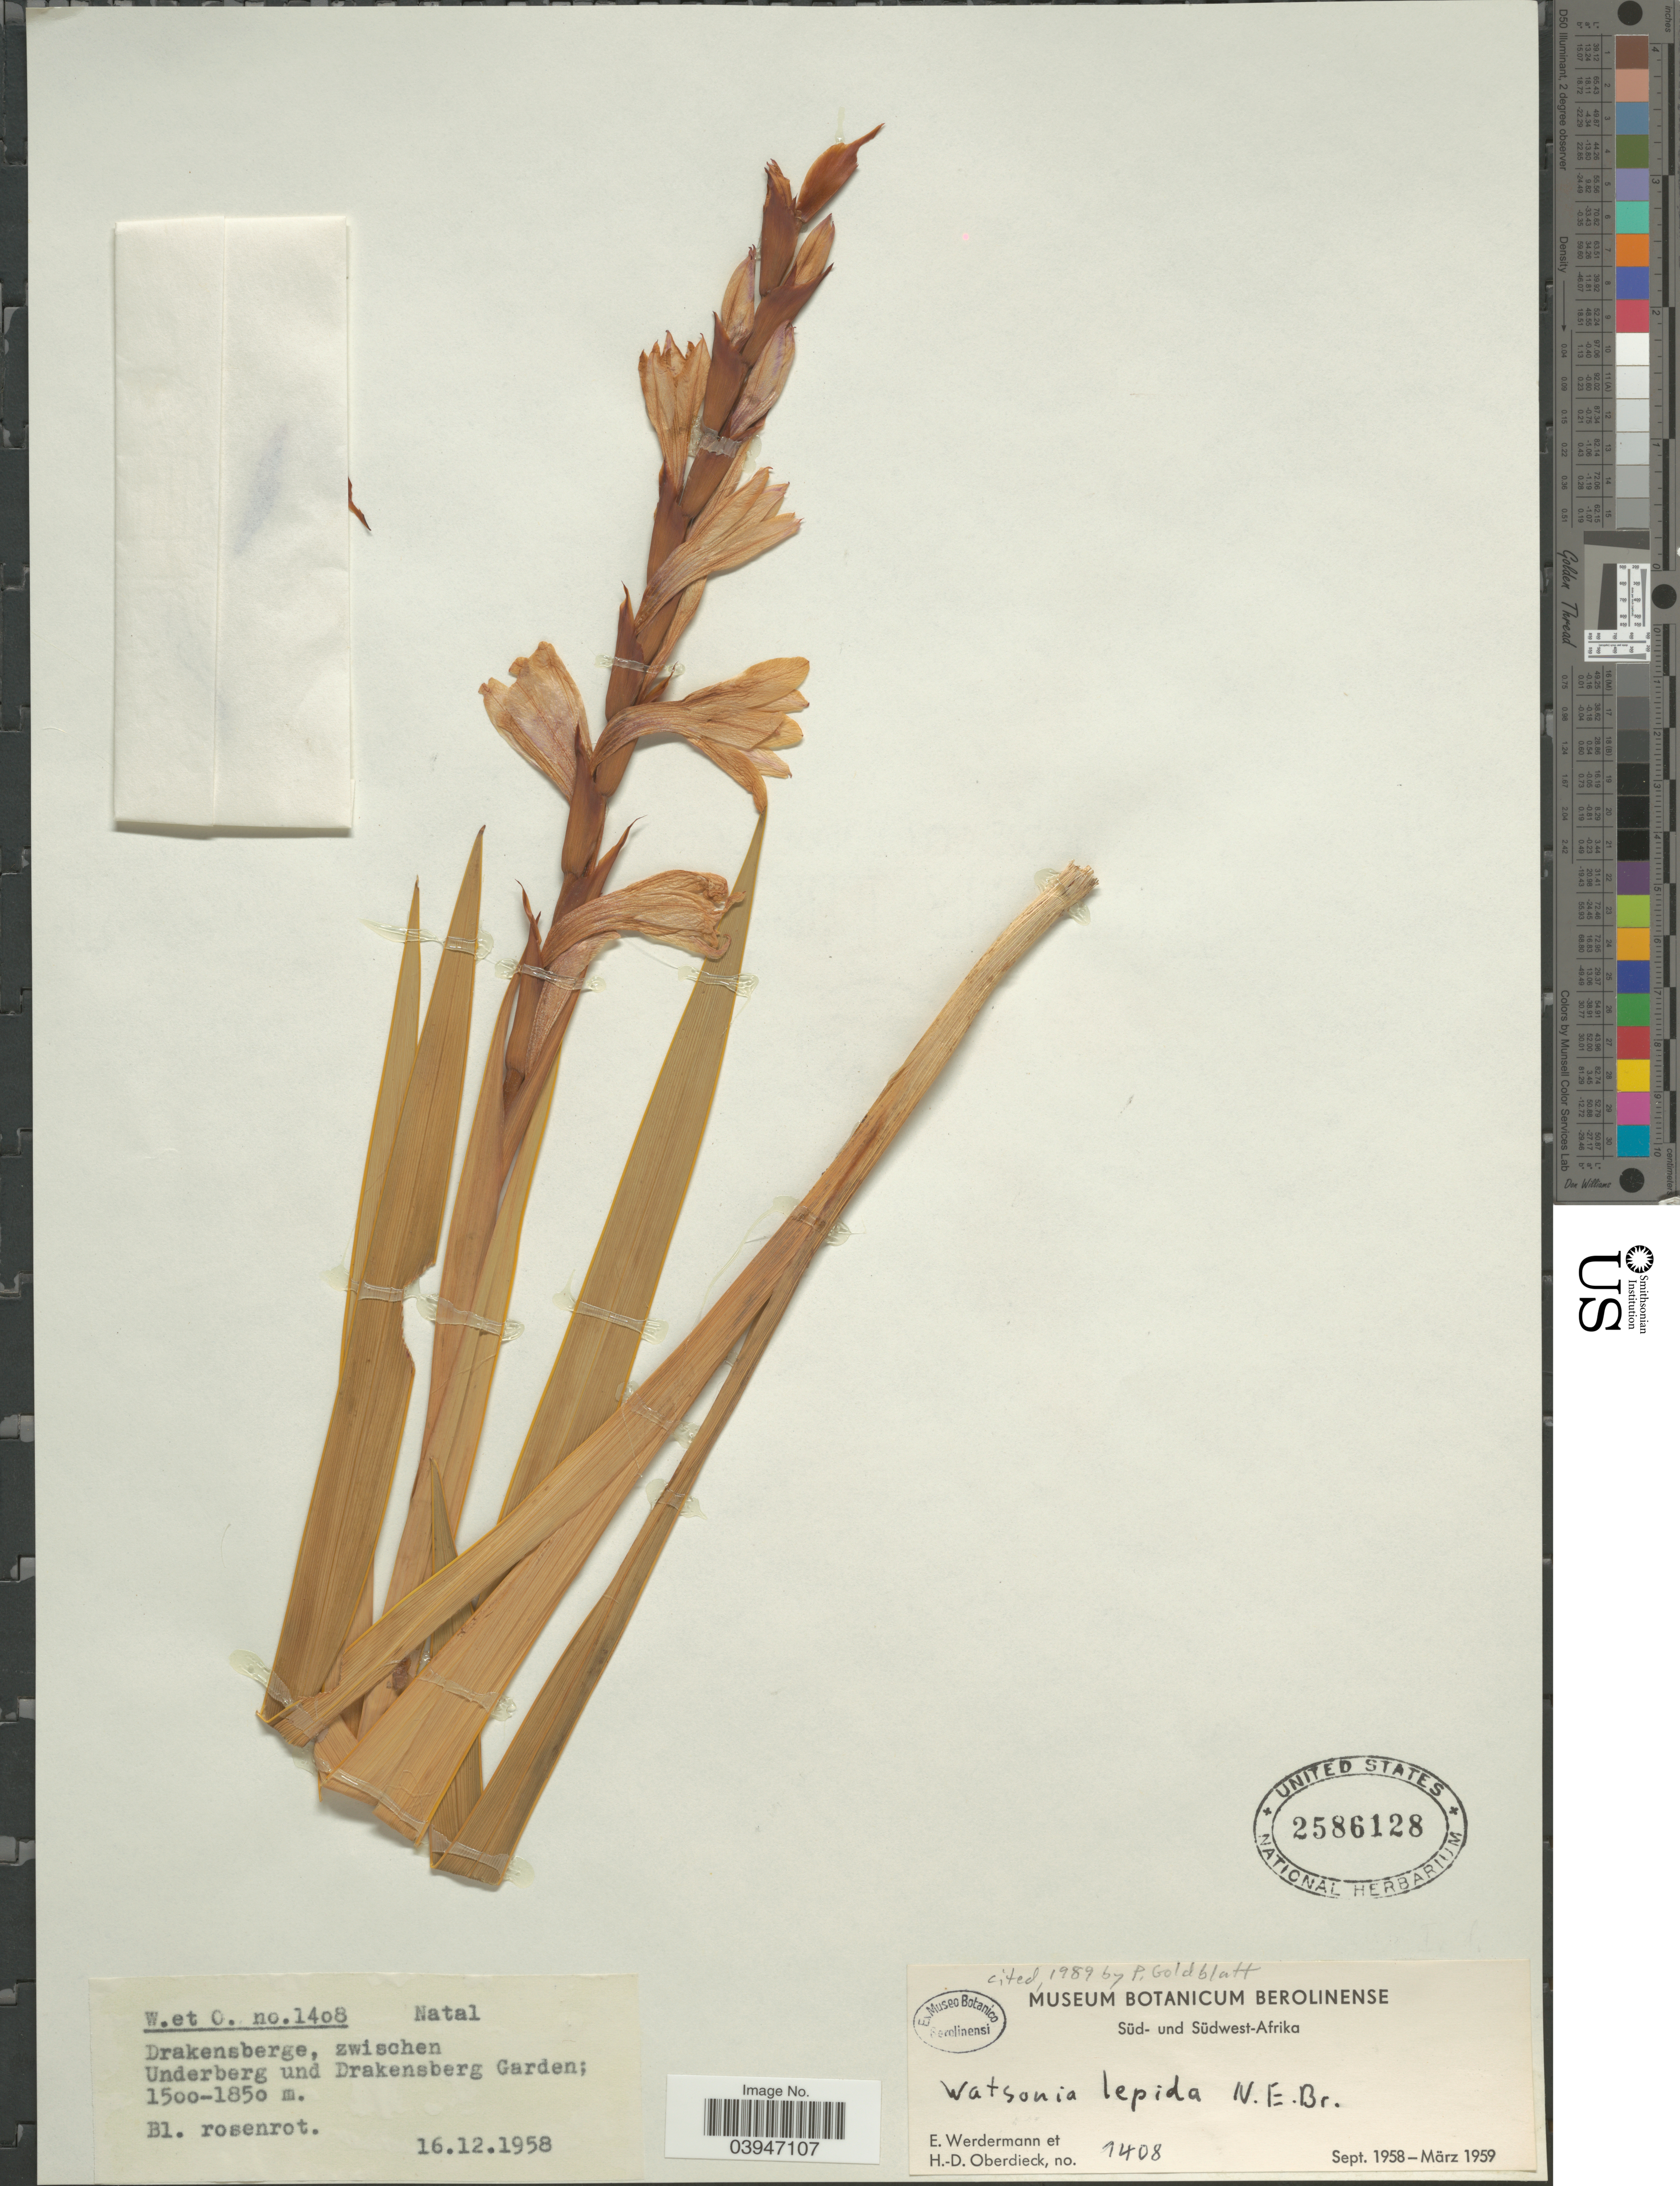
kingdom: Plantae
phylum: Tracheophyta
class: Liliopsida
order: Asparagales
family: Iridaceae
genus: Watsonia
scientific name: Watsonia lepida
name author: N.E. Br.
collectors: E. Werdermann & H. Oberdieck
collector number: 1408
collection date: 1958-12-16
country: South Africa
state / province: KwaZulu-Natal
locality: Natal. Drakensberge, zwischen. Underberg und Drakensberg Garden.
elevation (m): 1500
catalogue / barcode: US 2586128